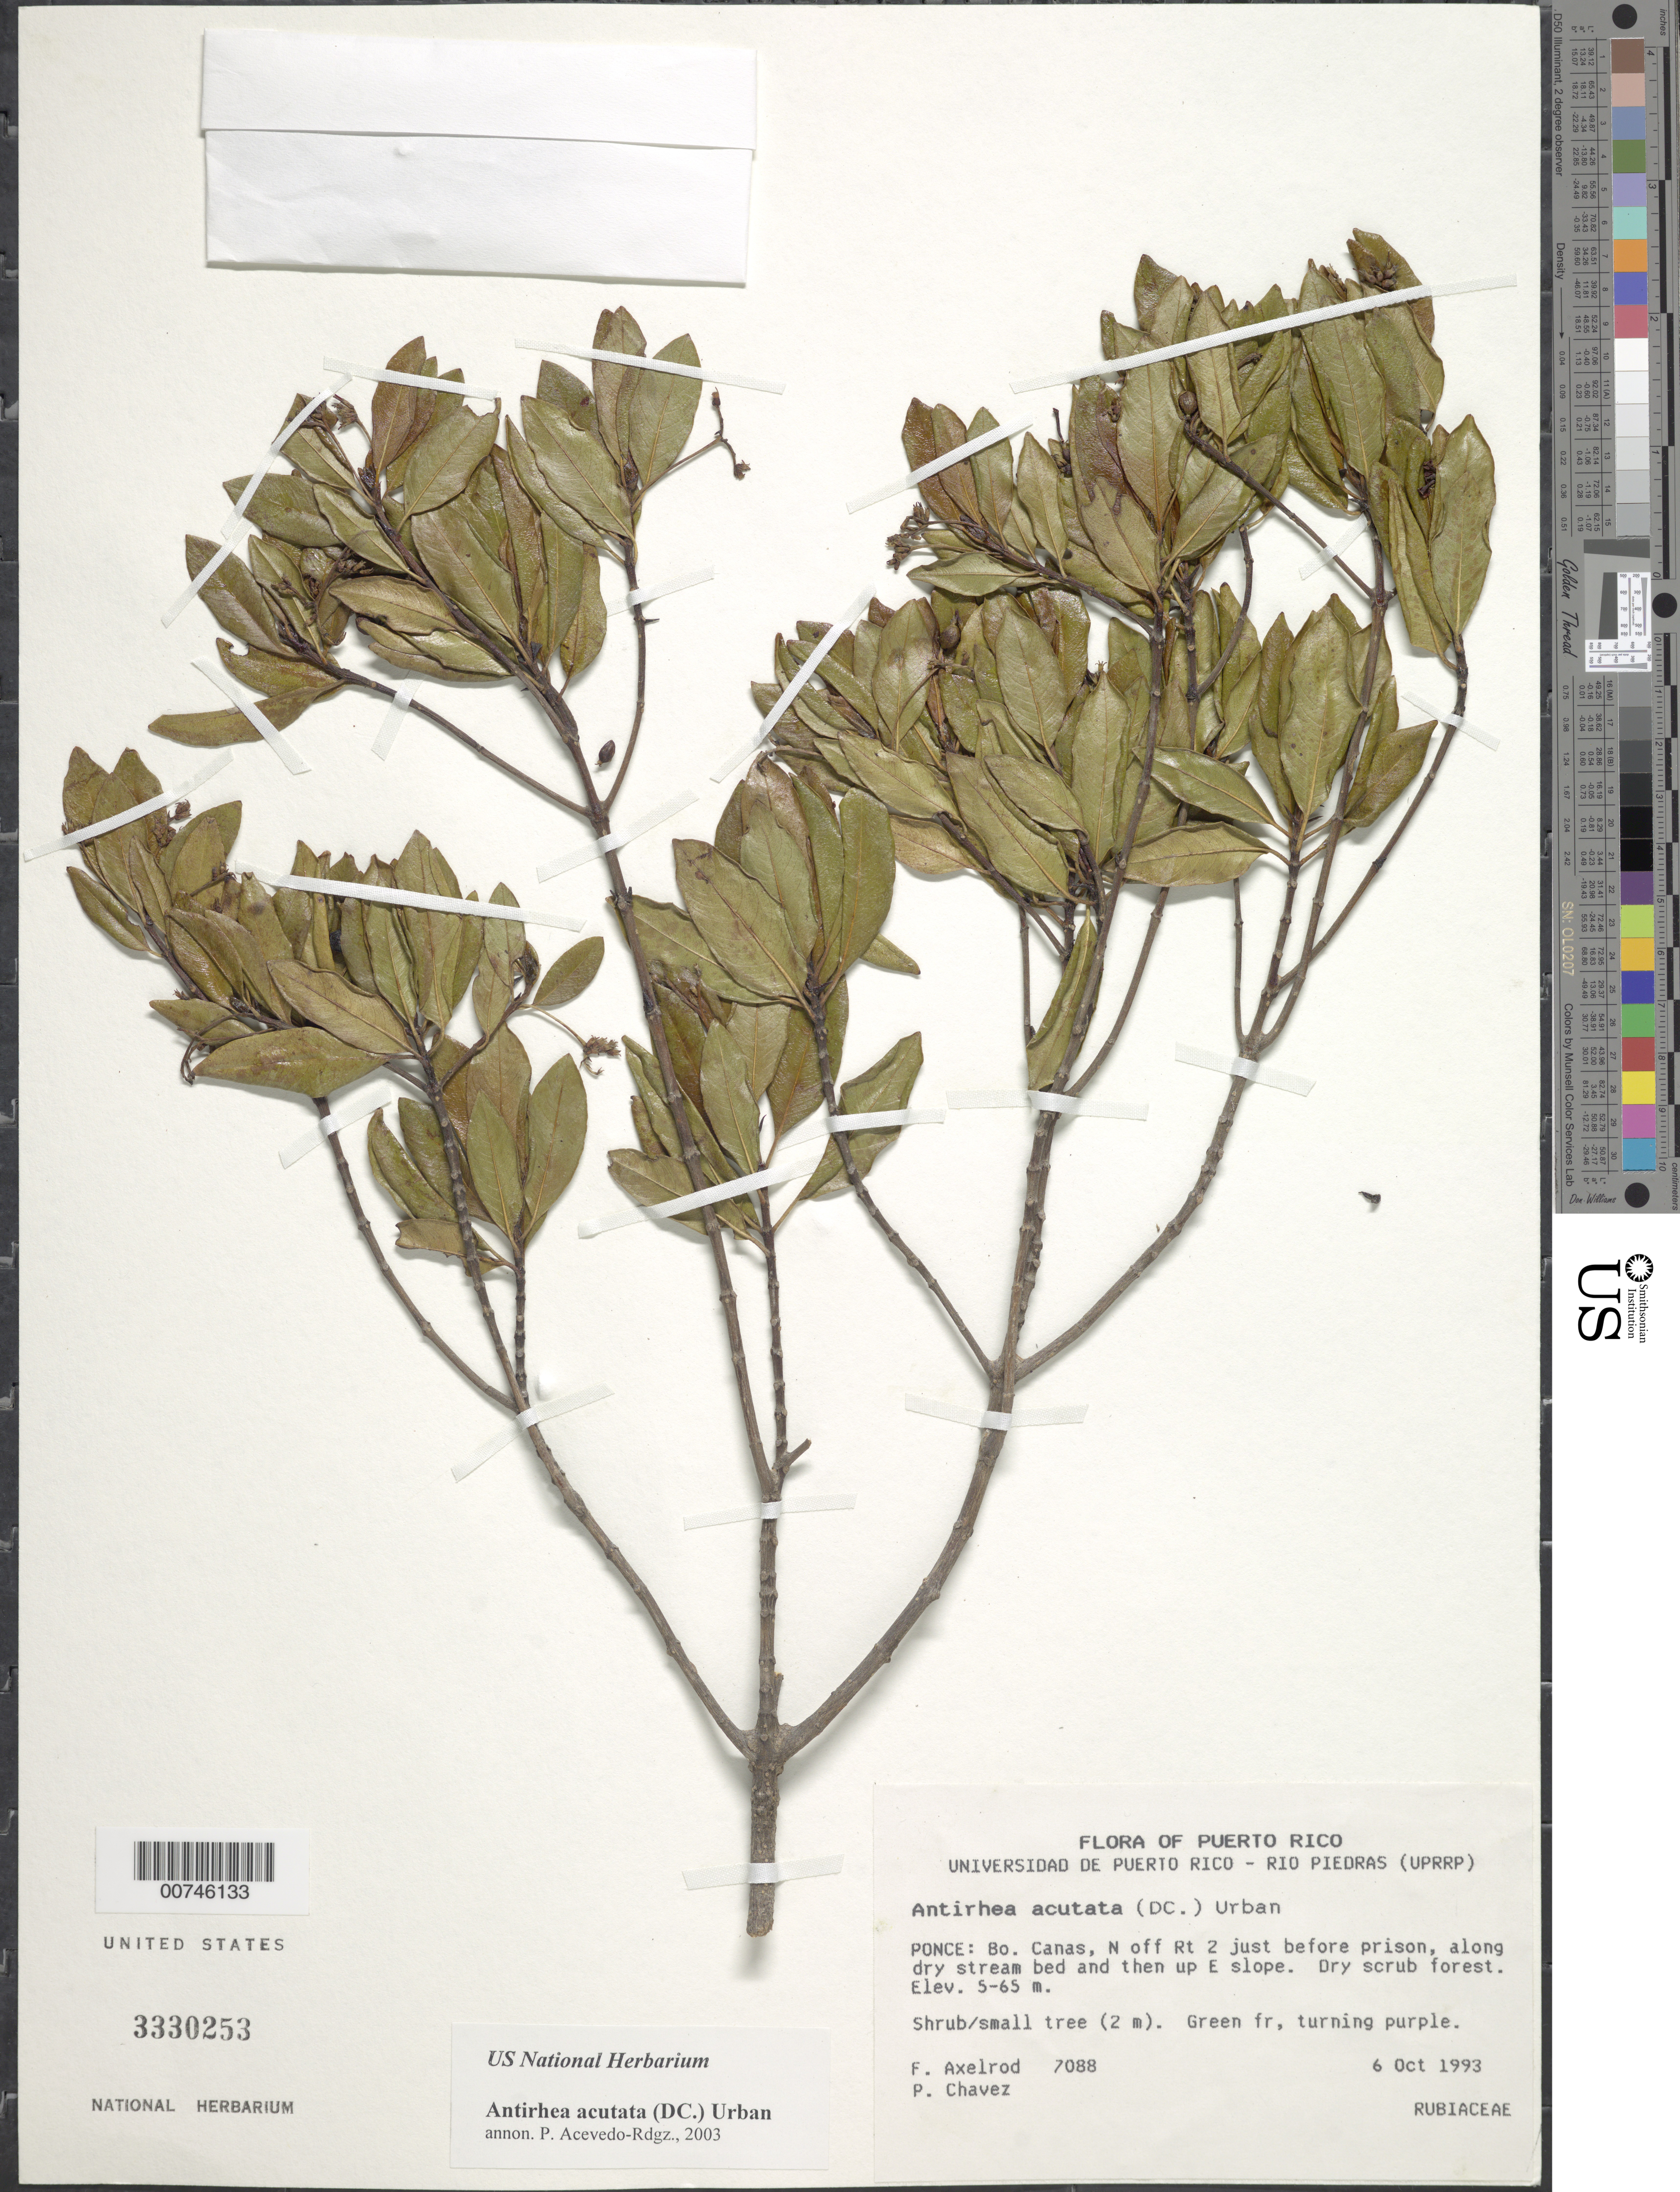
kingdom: Plantae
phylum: Tracheophyta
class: Magnoliopsida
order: Gentianales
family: Rubiaceae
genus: Stenostomum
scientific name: Stenostomum acutatum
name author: DC.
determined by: Acevedo-Rodríguez, P., (BOT), Smithsonian Institution - National Museum of Natural History (UNITED STATES)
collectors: F. S. Axelrod & P. Chavez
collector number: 7088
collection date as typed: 06 Oct 1993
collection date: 1993-10-06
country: Puerto Rico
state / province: Ponce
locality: Barrio Canas, N off Rt 2 just before prison, along dry stream bed and then up E slope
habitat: Dry scrub forest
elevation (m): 5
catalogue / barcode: US 3330253